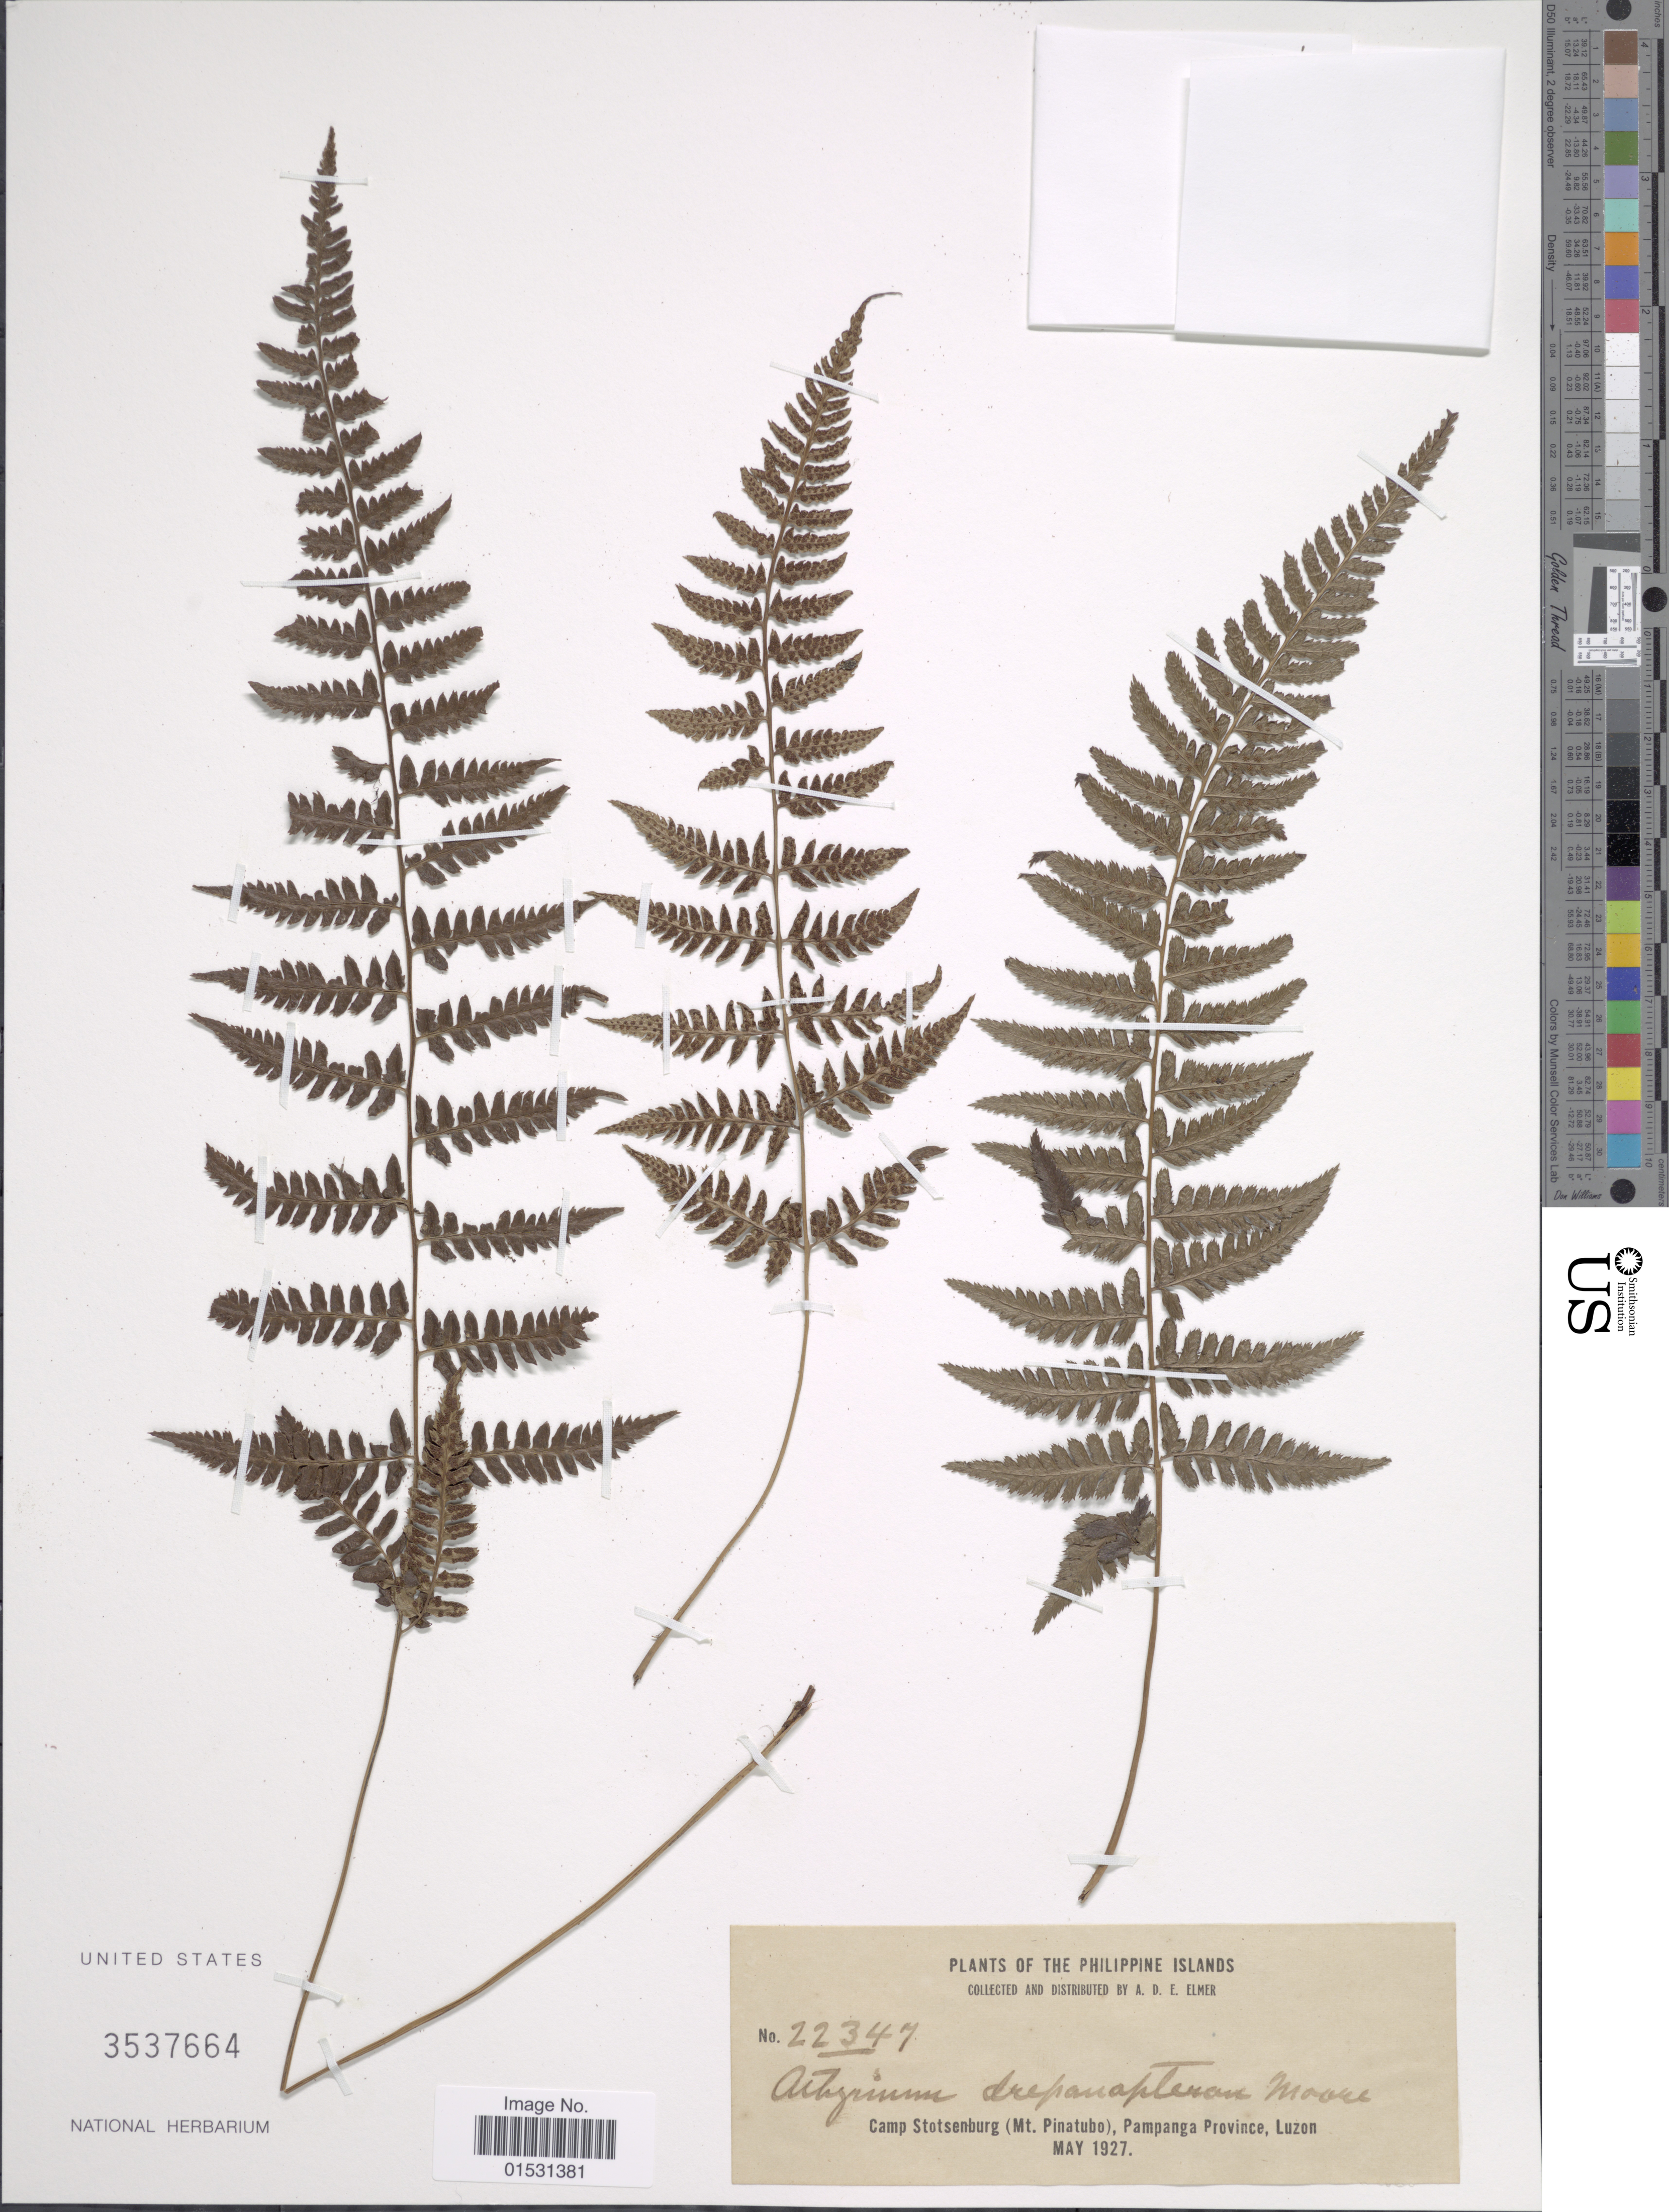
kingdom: Plantae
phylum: Tracheophyta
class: Polypodiopsida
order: Polypodiales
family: Athyriaceae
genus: Athyrium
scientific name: Athyrium drepanopterum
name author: (Kunze) A. Braun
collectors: A. D. E. Elmer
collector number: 22347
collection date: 1927-05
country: Philippines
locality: The Philippine Islands. Camp Stotsenburg (Mt. Pinatubo), Pampanga Province, Luzon.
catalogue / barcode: US 3537664